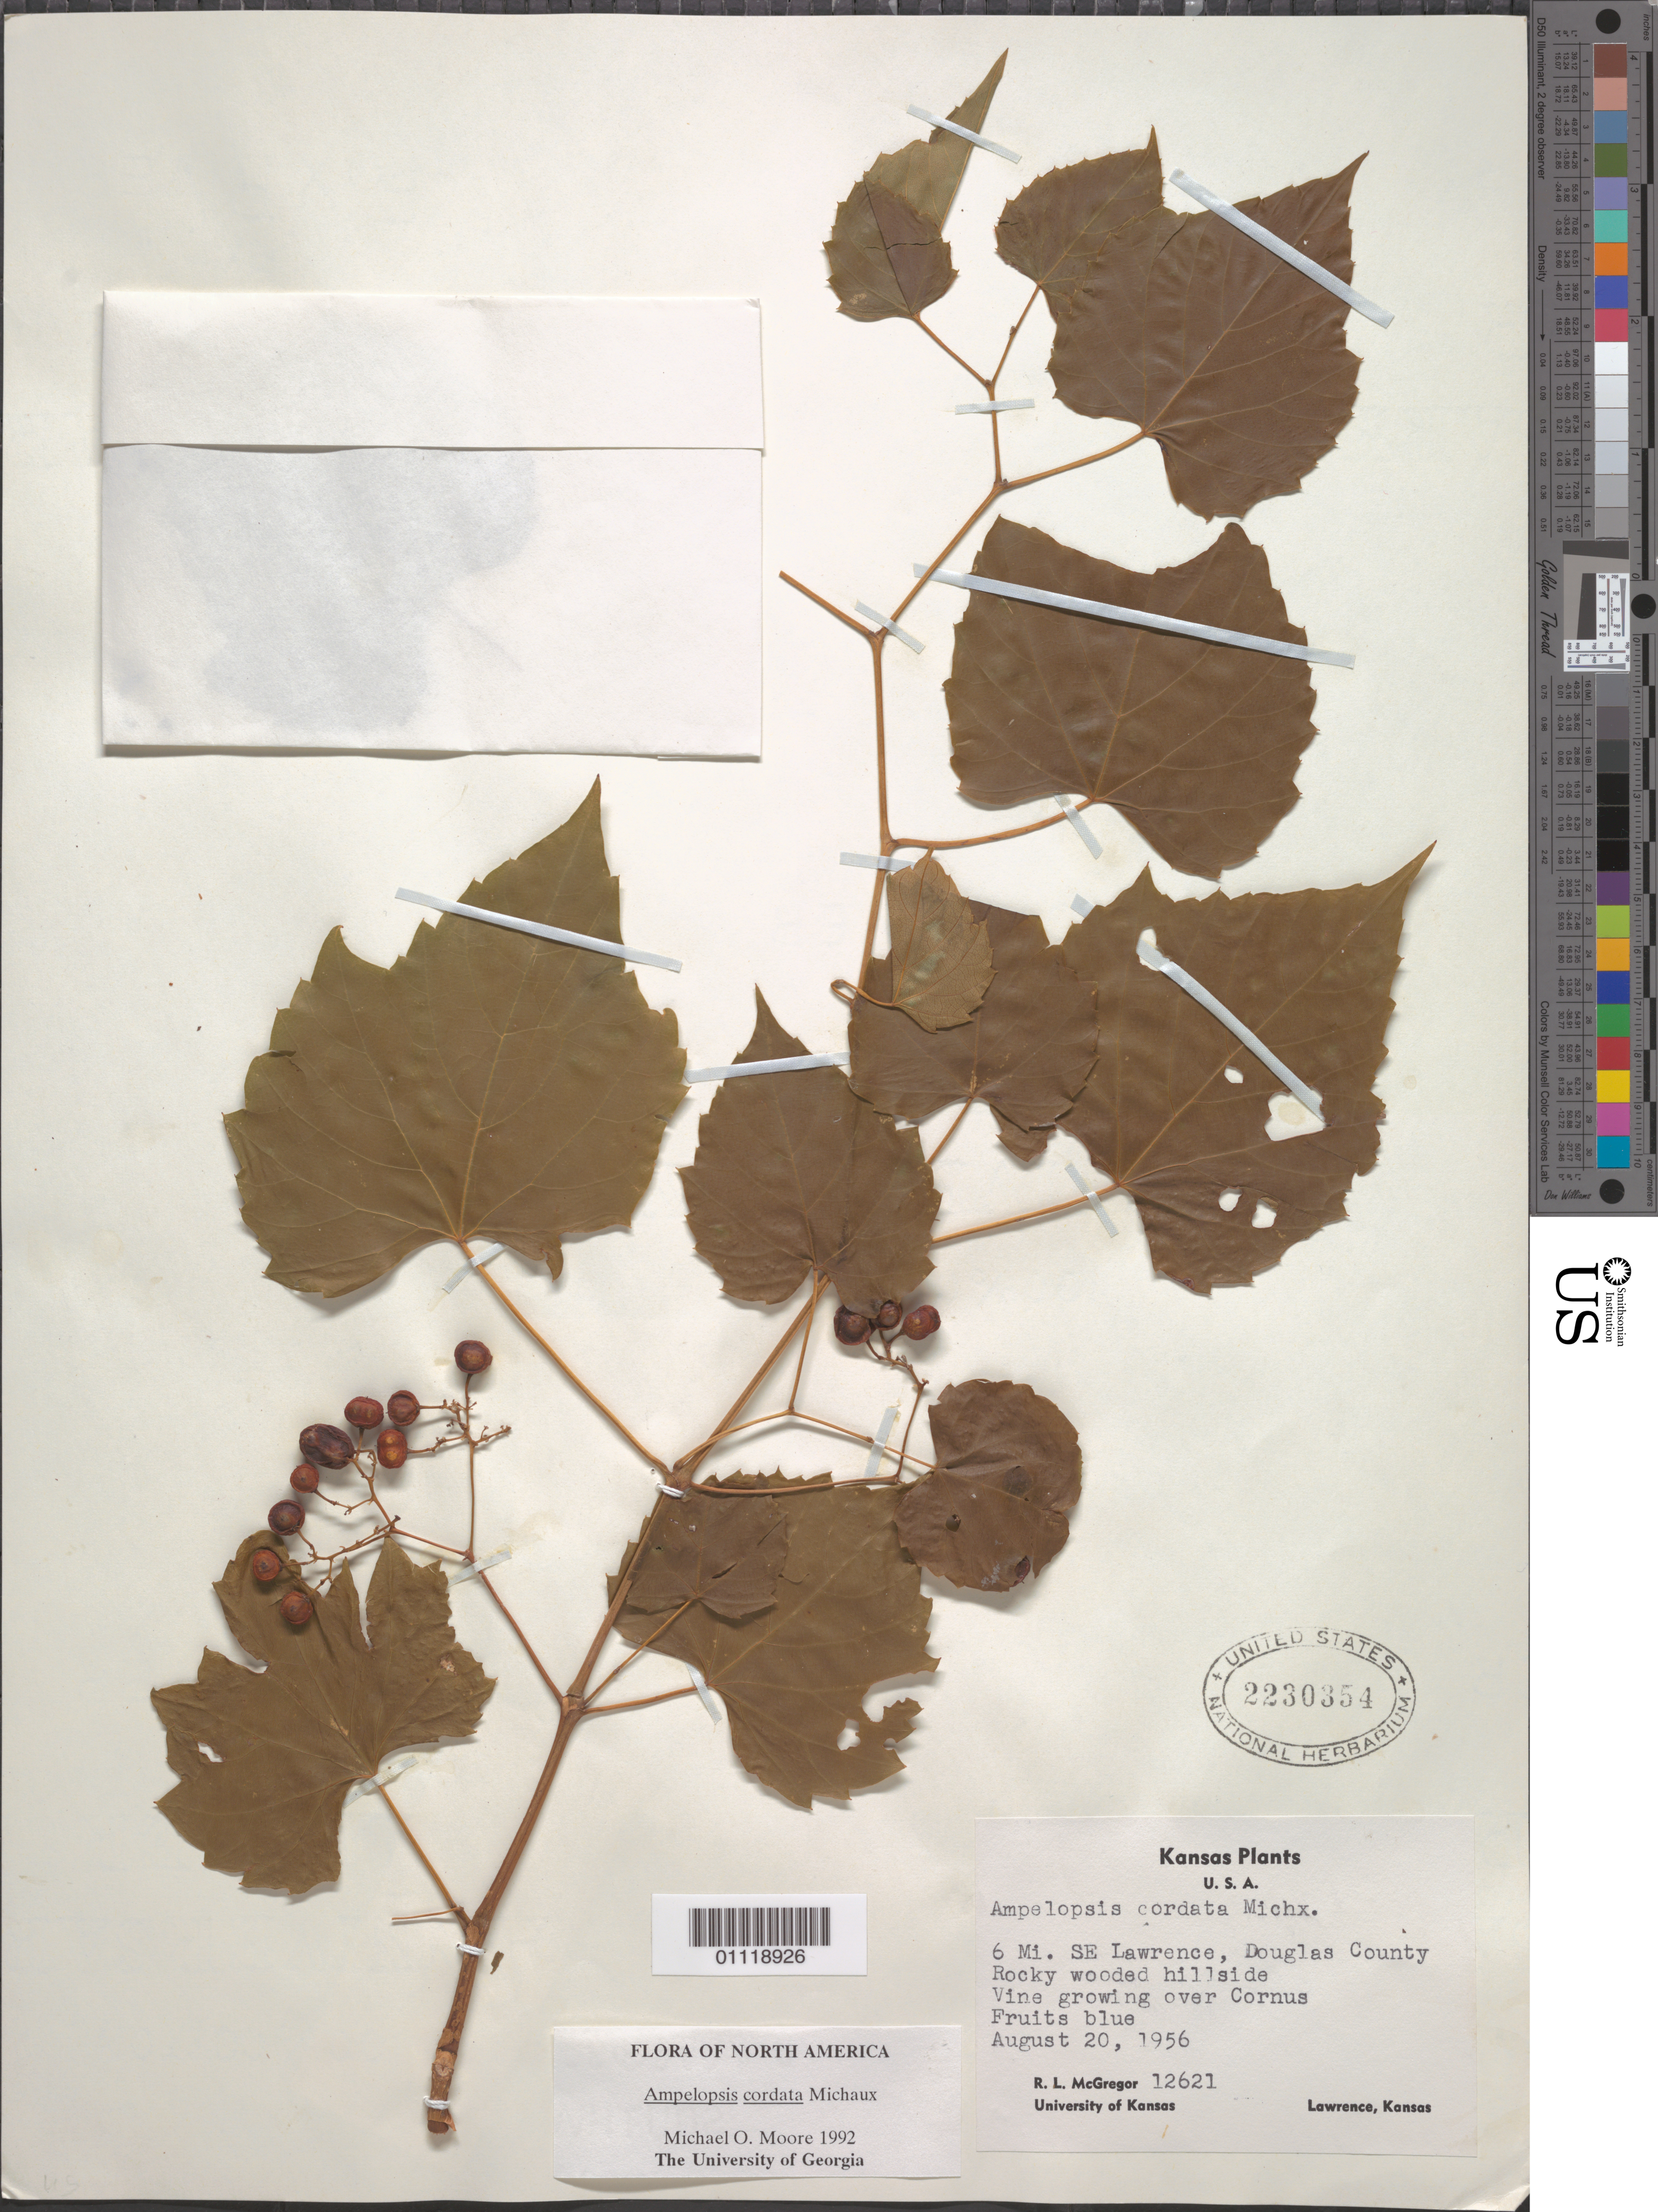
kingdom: Plantae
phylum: Tracheophyta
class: Magnoliopsida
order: Vitales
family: Vitaceae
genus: Ampelopsis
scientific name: Ampelopsis cordata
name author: Michx.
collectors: R. McGregor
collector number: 12621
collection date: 1956-08-20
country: United States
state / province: Kansas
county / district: Douglas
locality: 6 mi SE Lawrence.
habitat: Rocky wooded hillside, vine.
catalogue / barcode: US 2230354